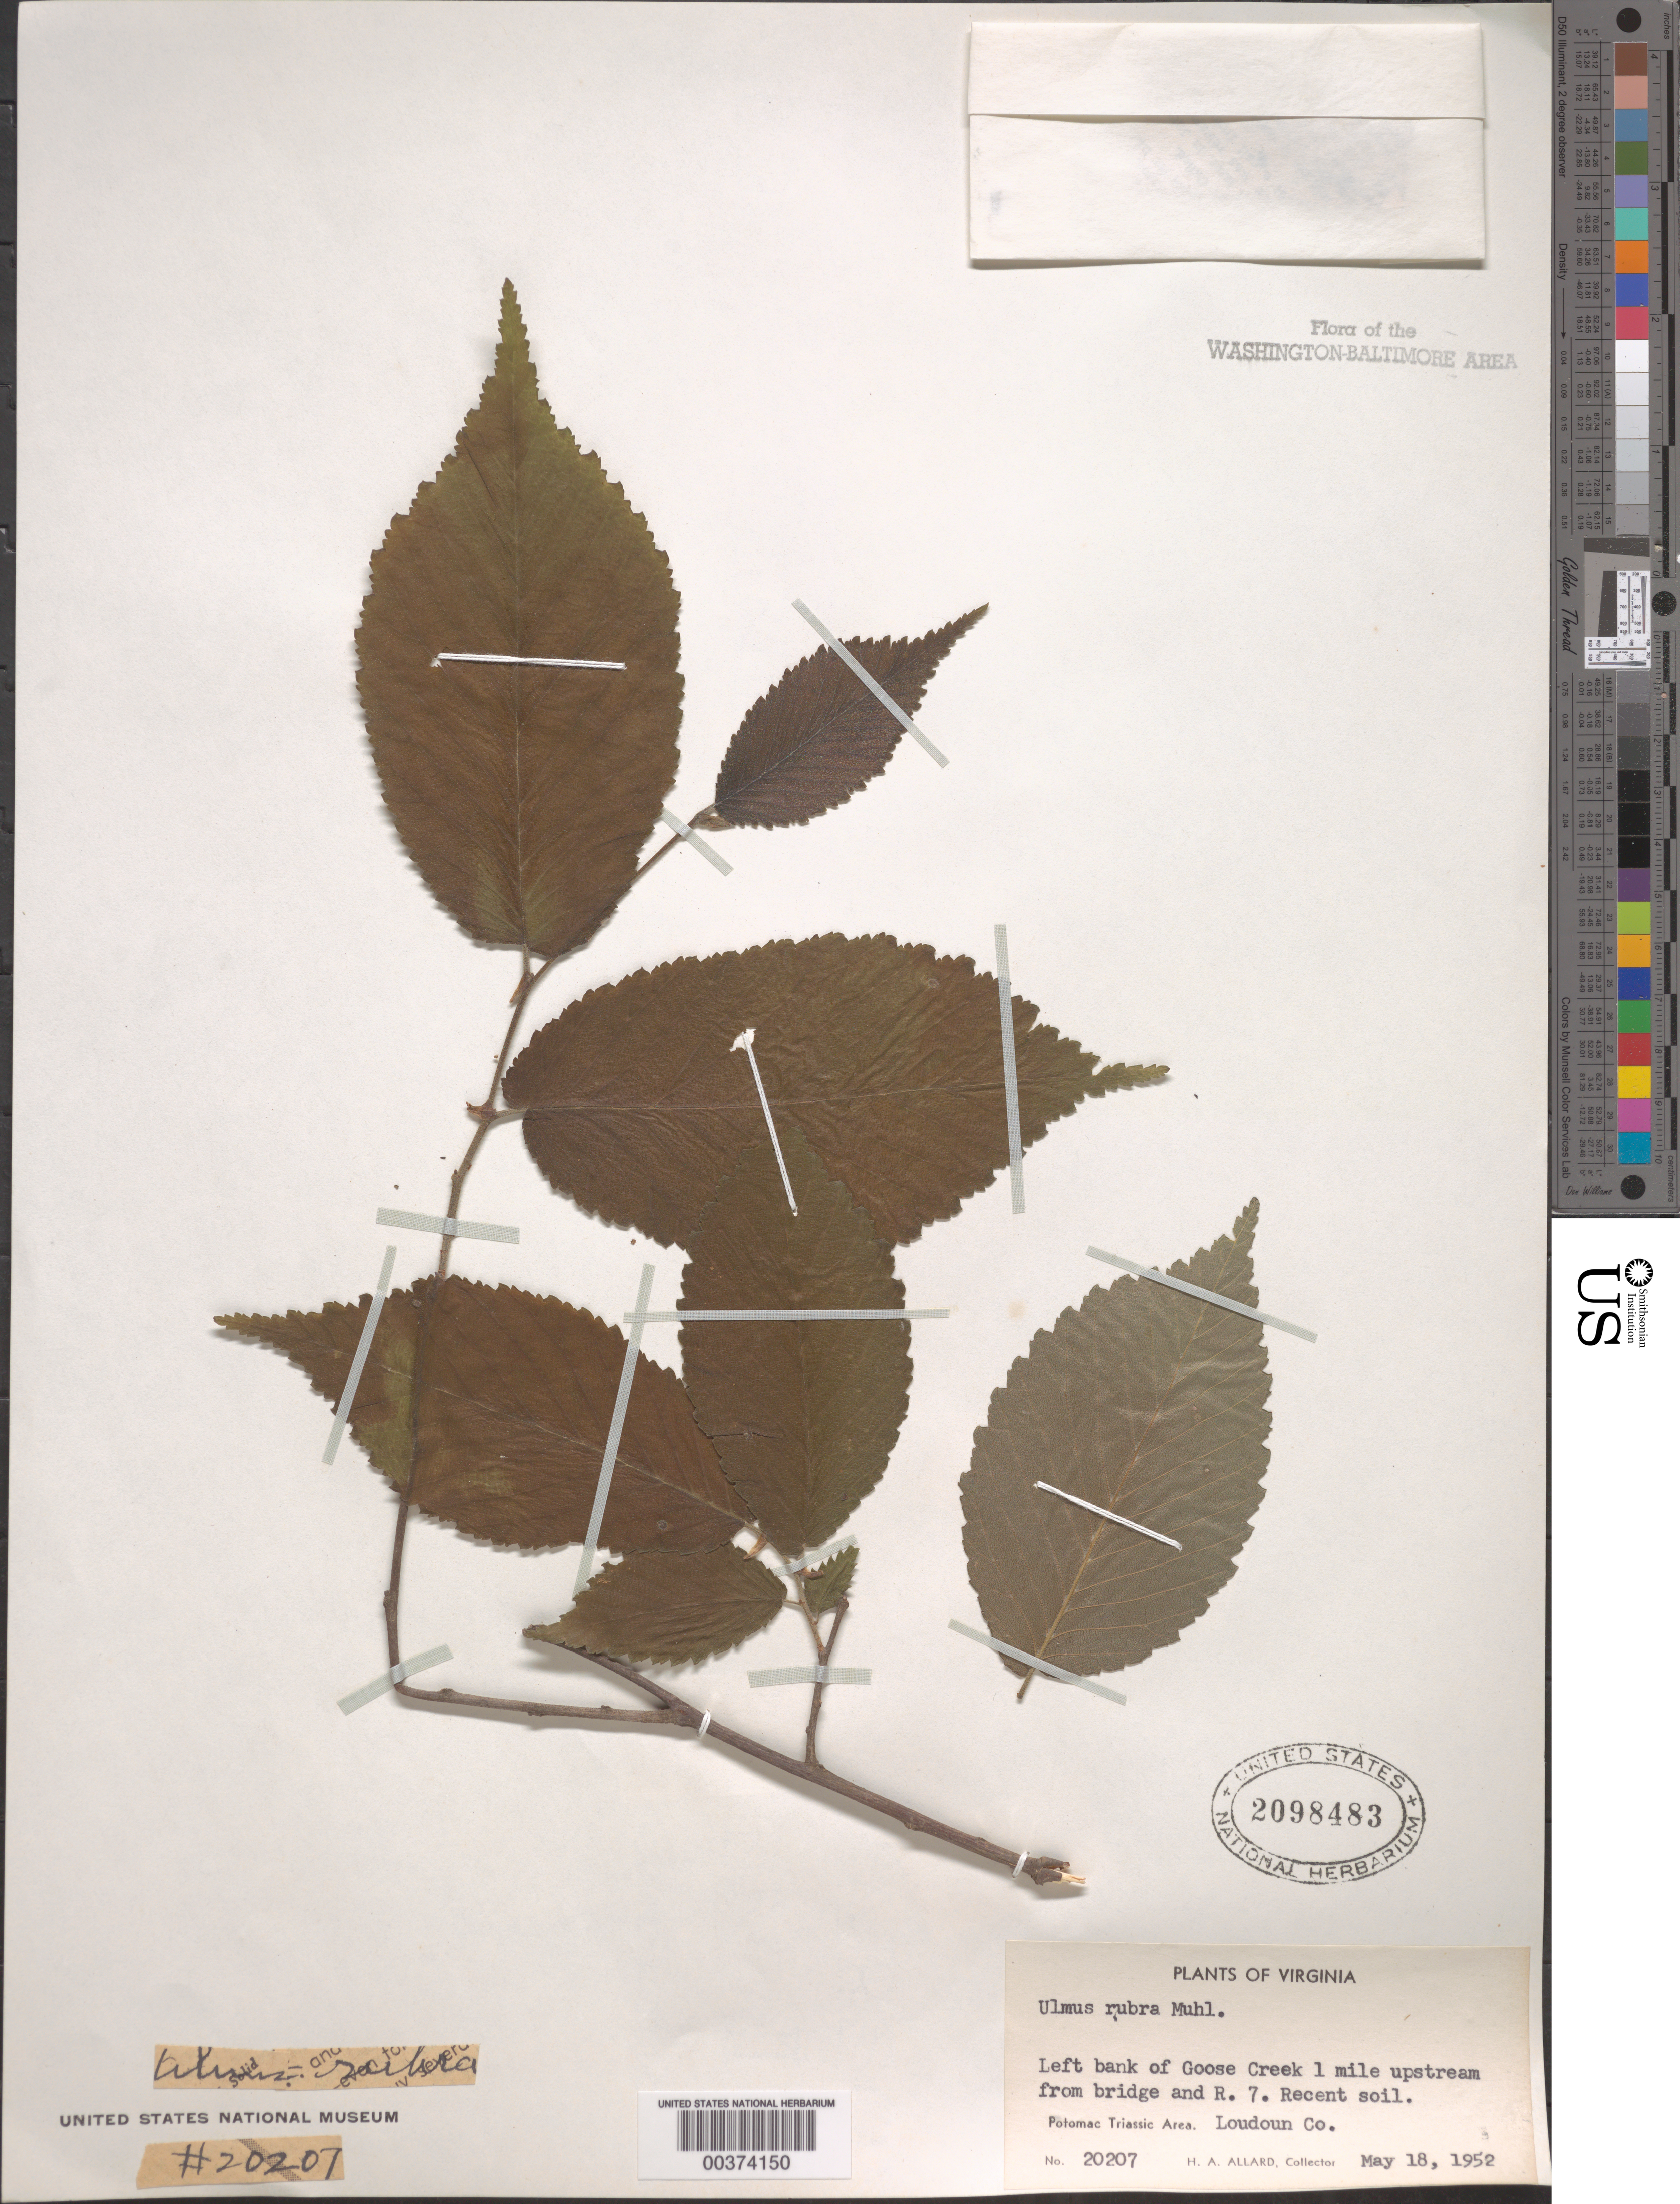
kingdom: Plantae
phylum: Tracheophyta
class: Magnoliopsida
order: Rosales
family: Ulmaceae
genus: Ulmus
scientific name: Ulmus rubra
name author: Muhl.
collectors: H. A. Allard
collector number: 20207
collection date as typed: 18 May 1952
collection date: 1952-05-18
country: United States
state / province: Virginia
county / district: Loudoun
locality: Upstream from Route 7 on Goose Creek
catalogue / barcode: US 2098483